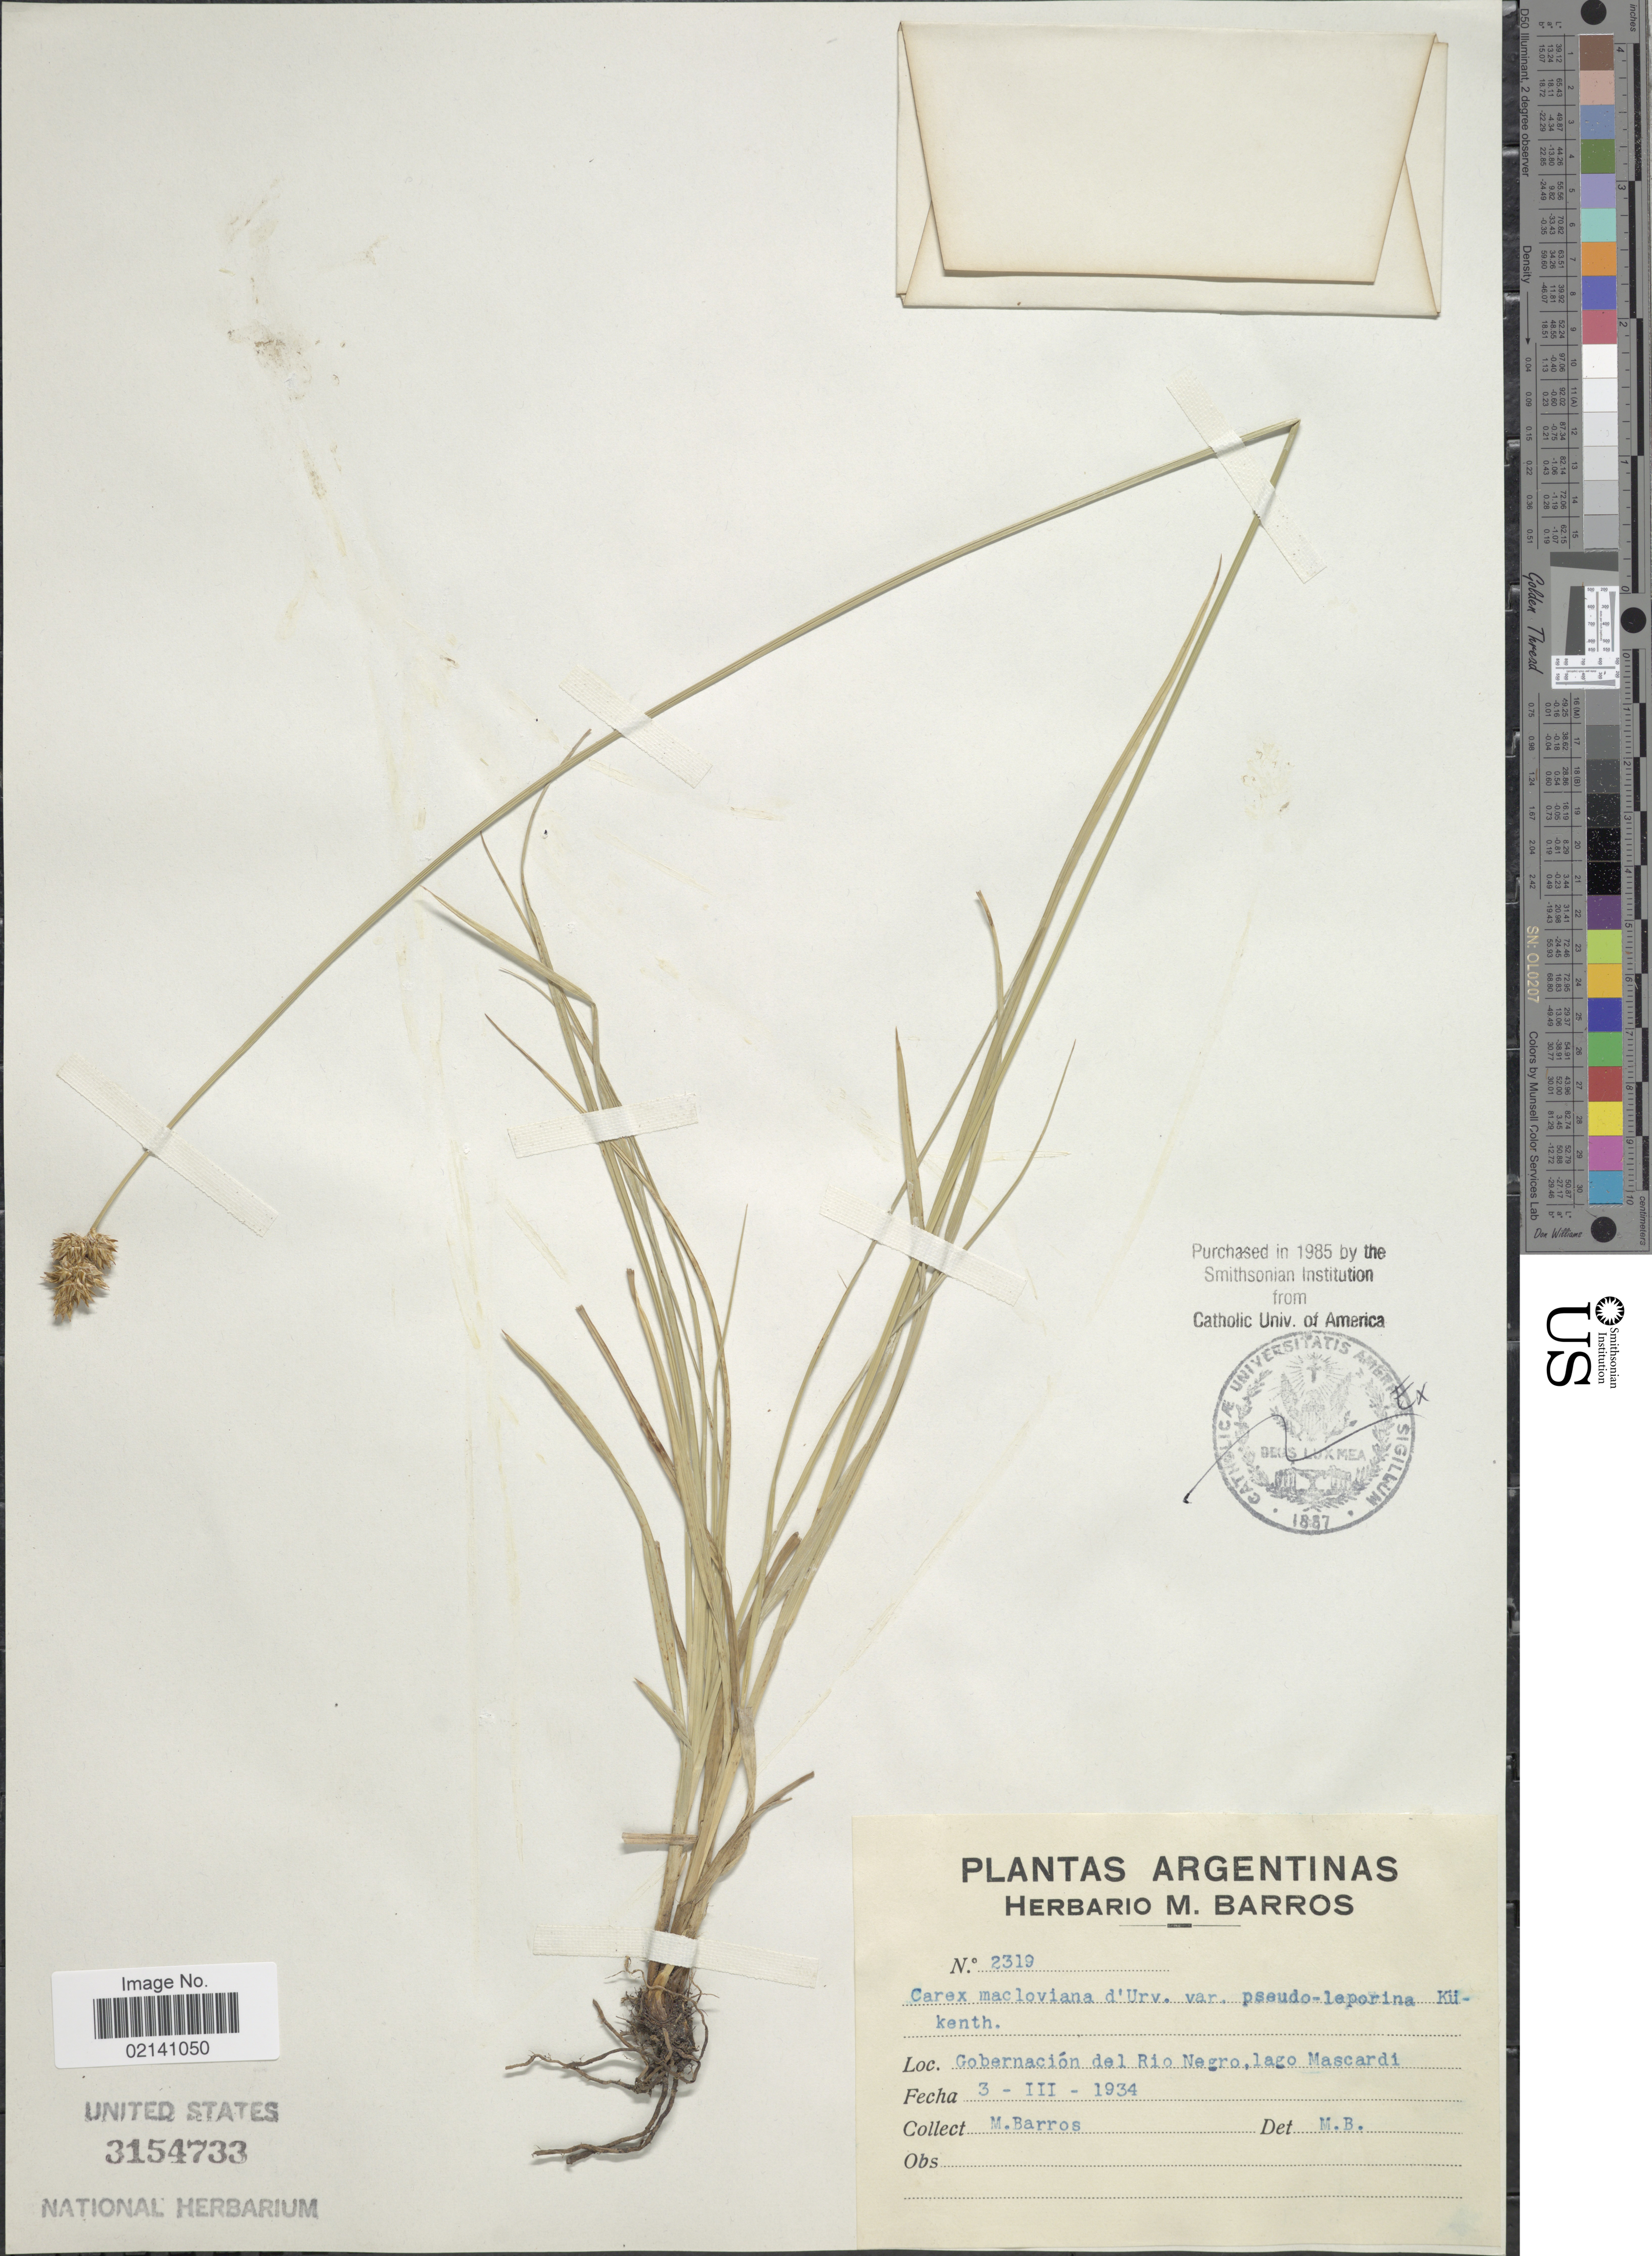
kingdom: Plantae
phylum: Tracheophyta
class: Liliopsida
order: Poales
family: Cyperaceae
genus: Carex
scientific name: Carex macloviana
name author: d'Urv.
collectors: M. Barros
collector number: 2319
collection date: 1934-03-03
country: Argentina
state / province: Rio Negro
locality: Gobernacion del Rio Negro, lago Mascardi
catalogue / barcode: US 3154733